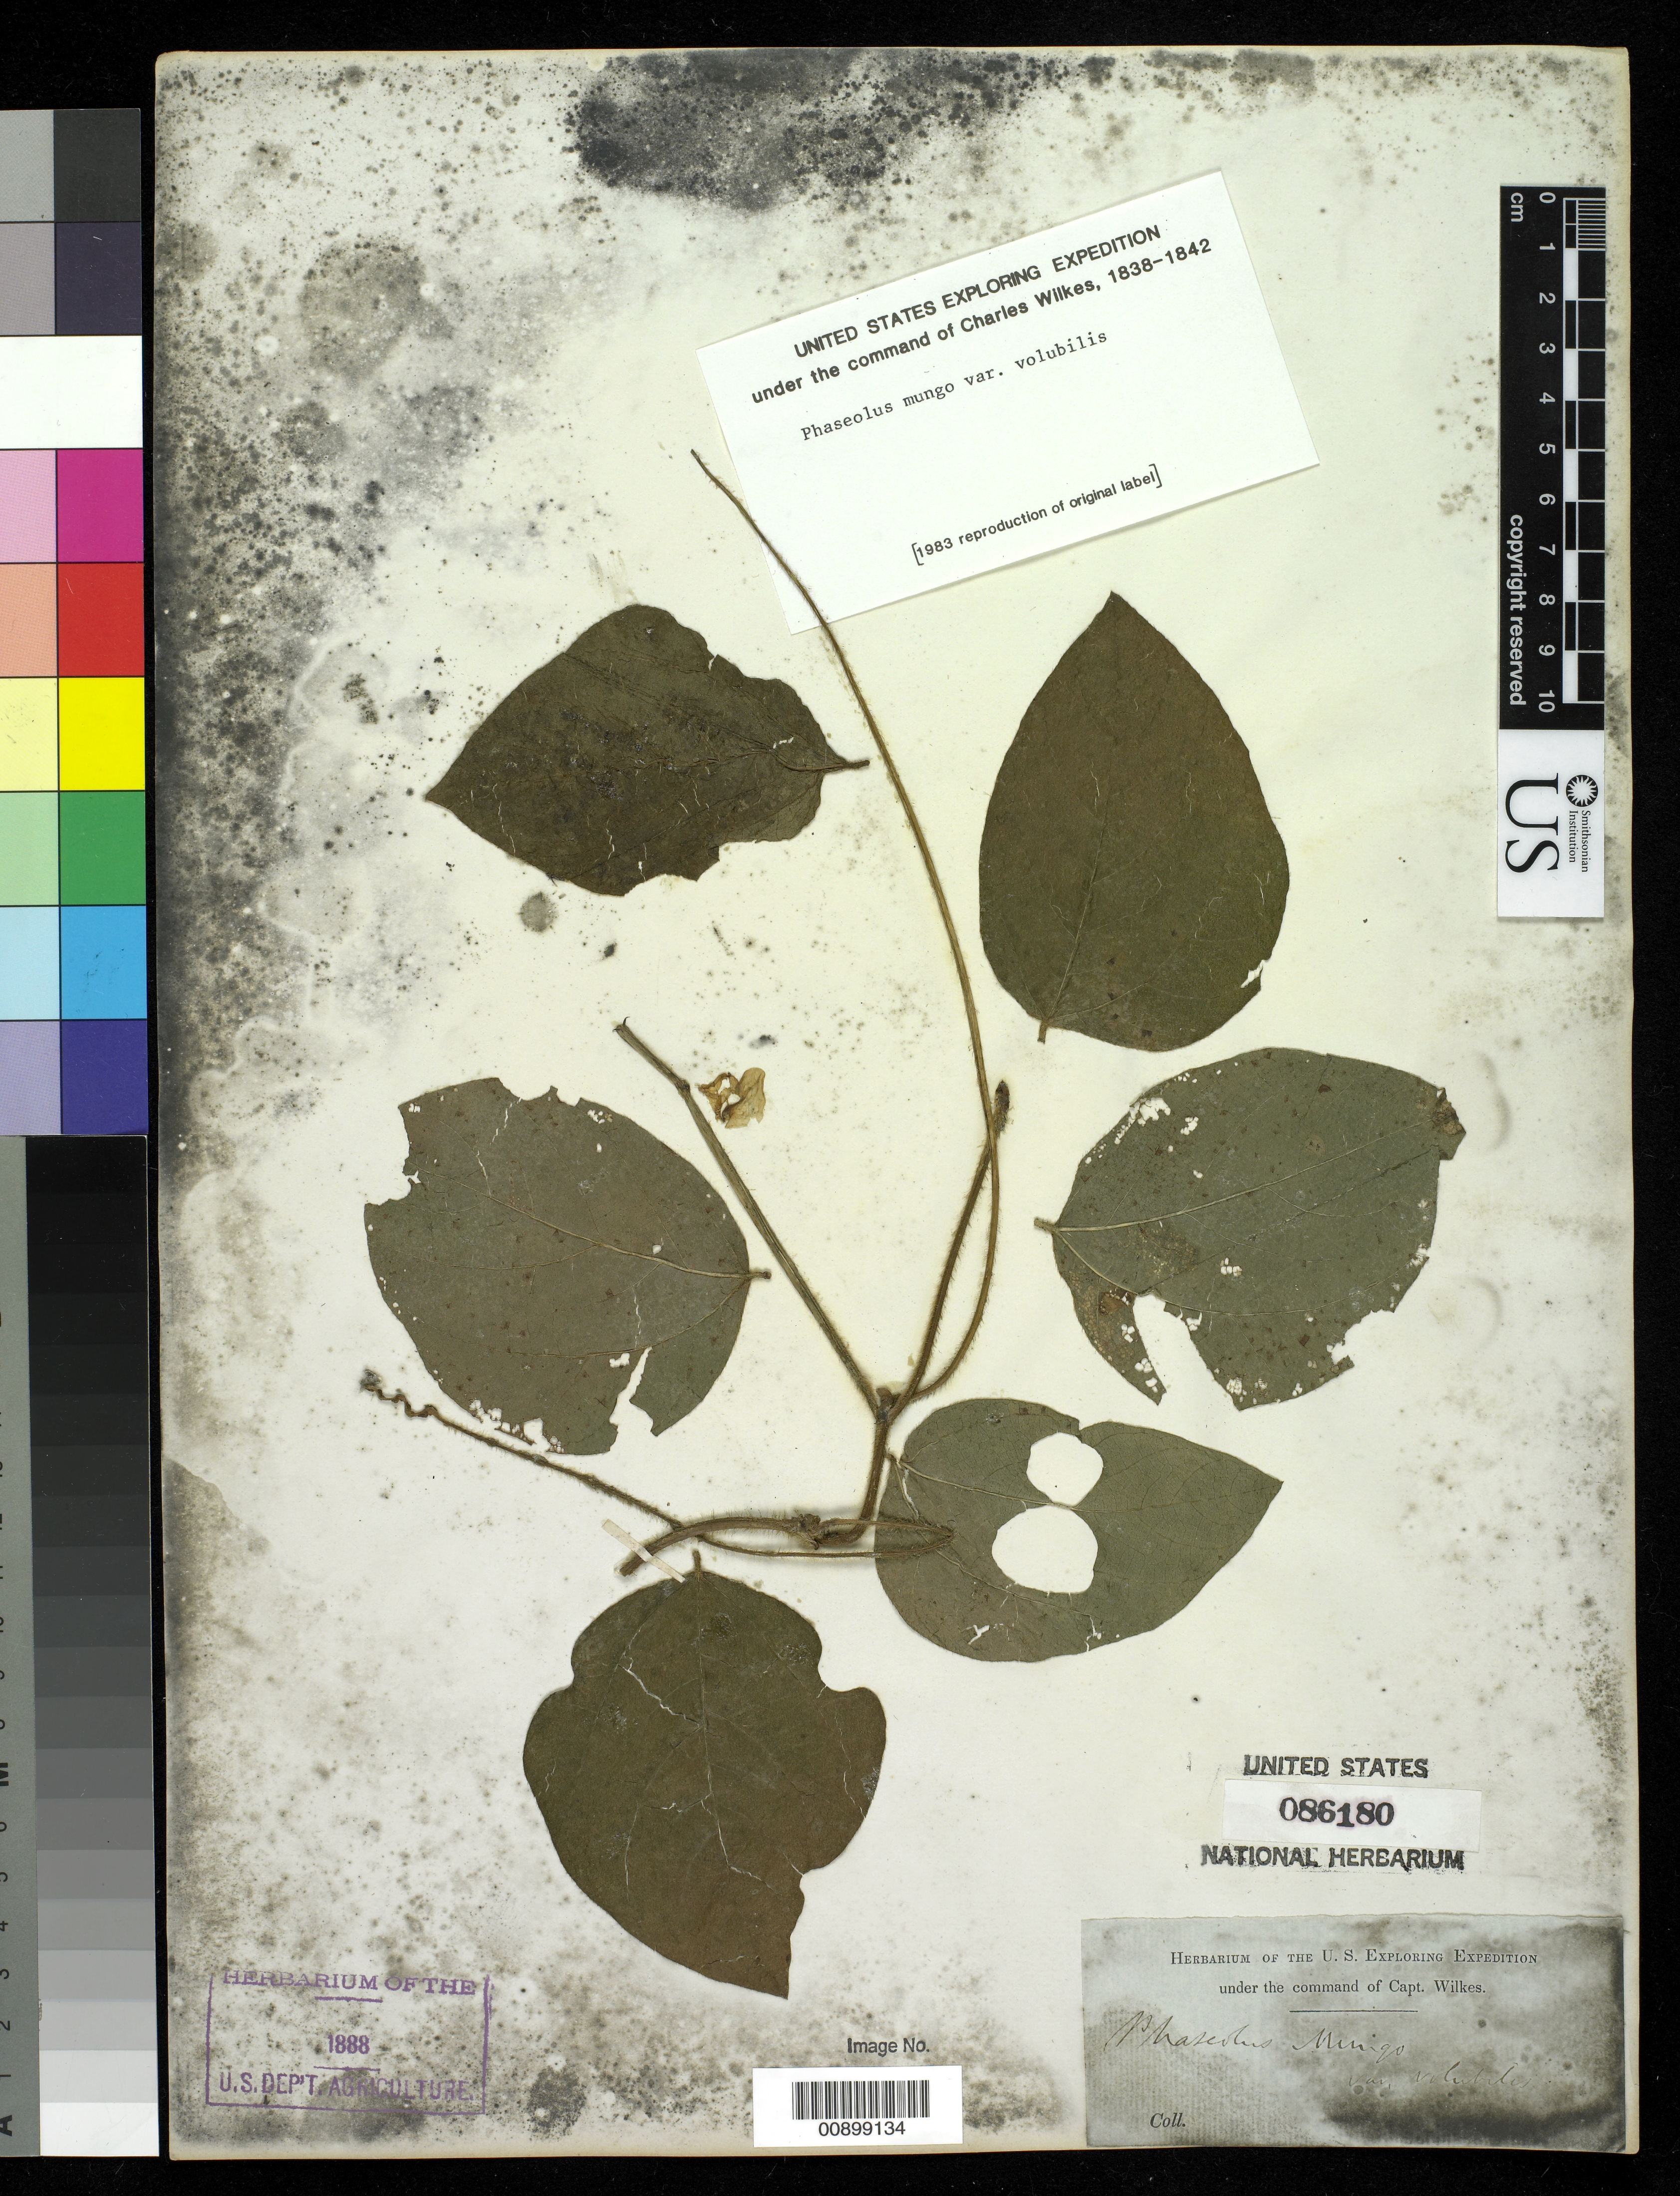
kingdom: Plantae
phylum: Tracheophyta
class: Magnoliopsida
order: Fabales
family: Fabaceae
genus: Phaseolus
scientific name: Phaseolus mungo var. volubilis ined.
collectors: Wilkes Explor. Exped.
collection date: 1838/1842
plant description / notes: "var. volubilis" not found; unpublished name?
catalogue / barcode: US 86180